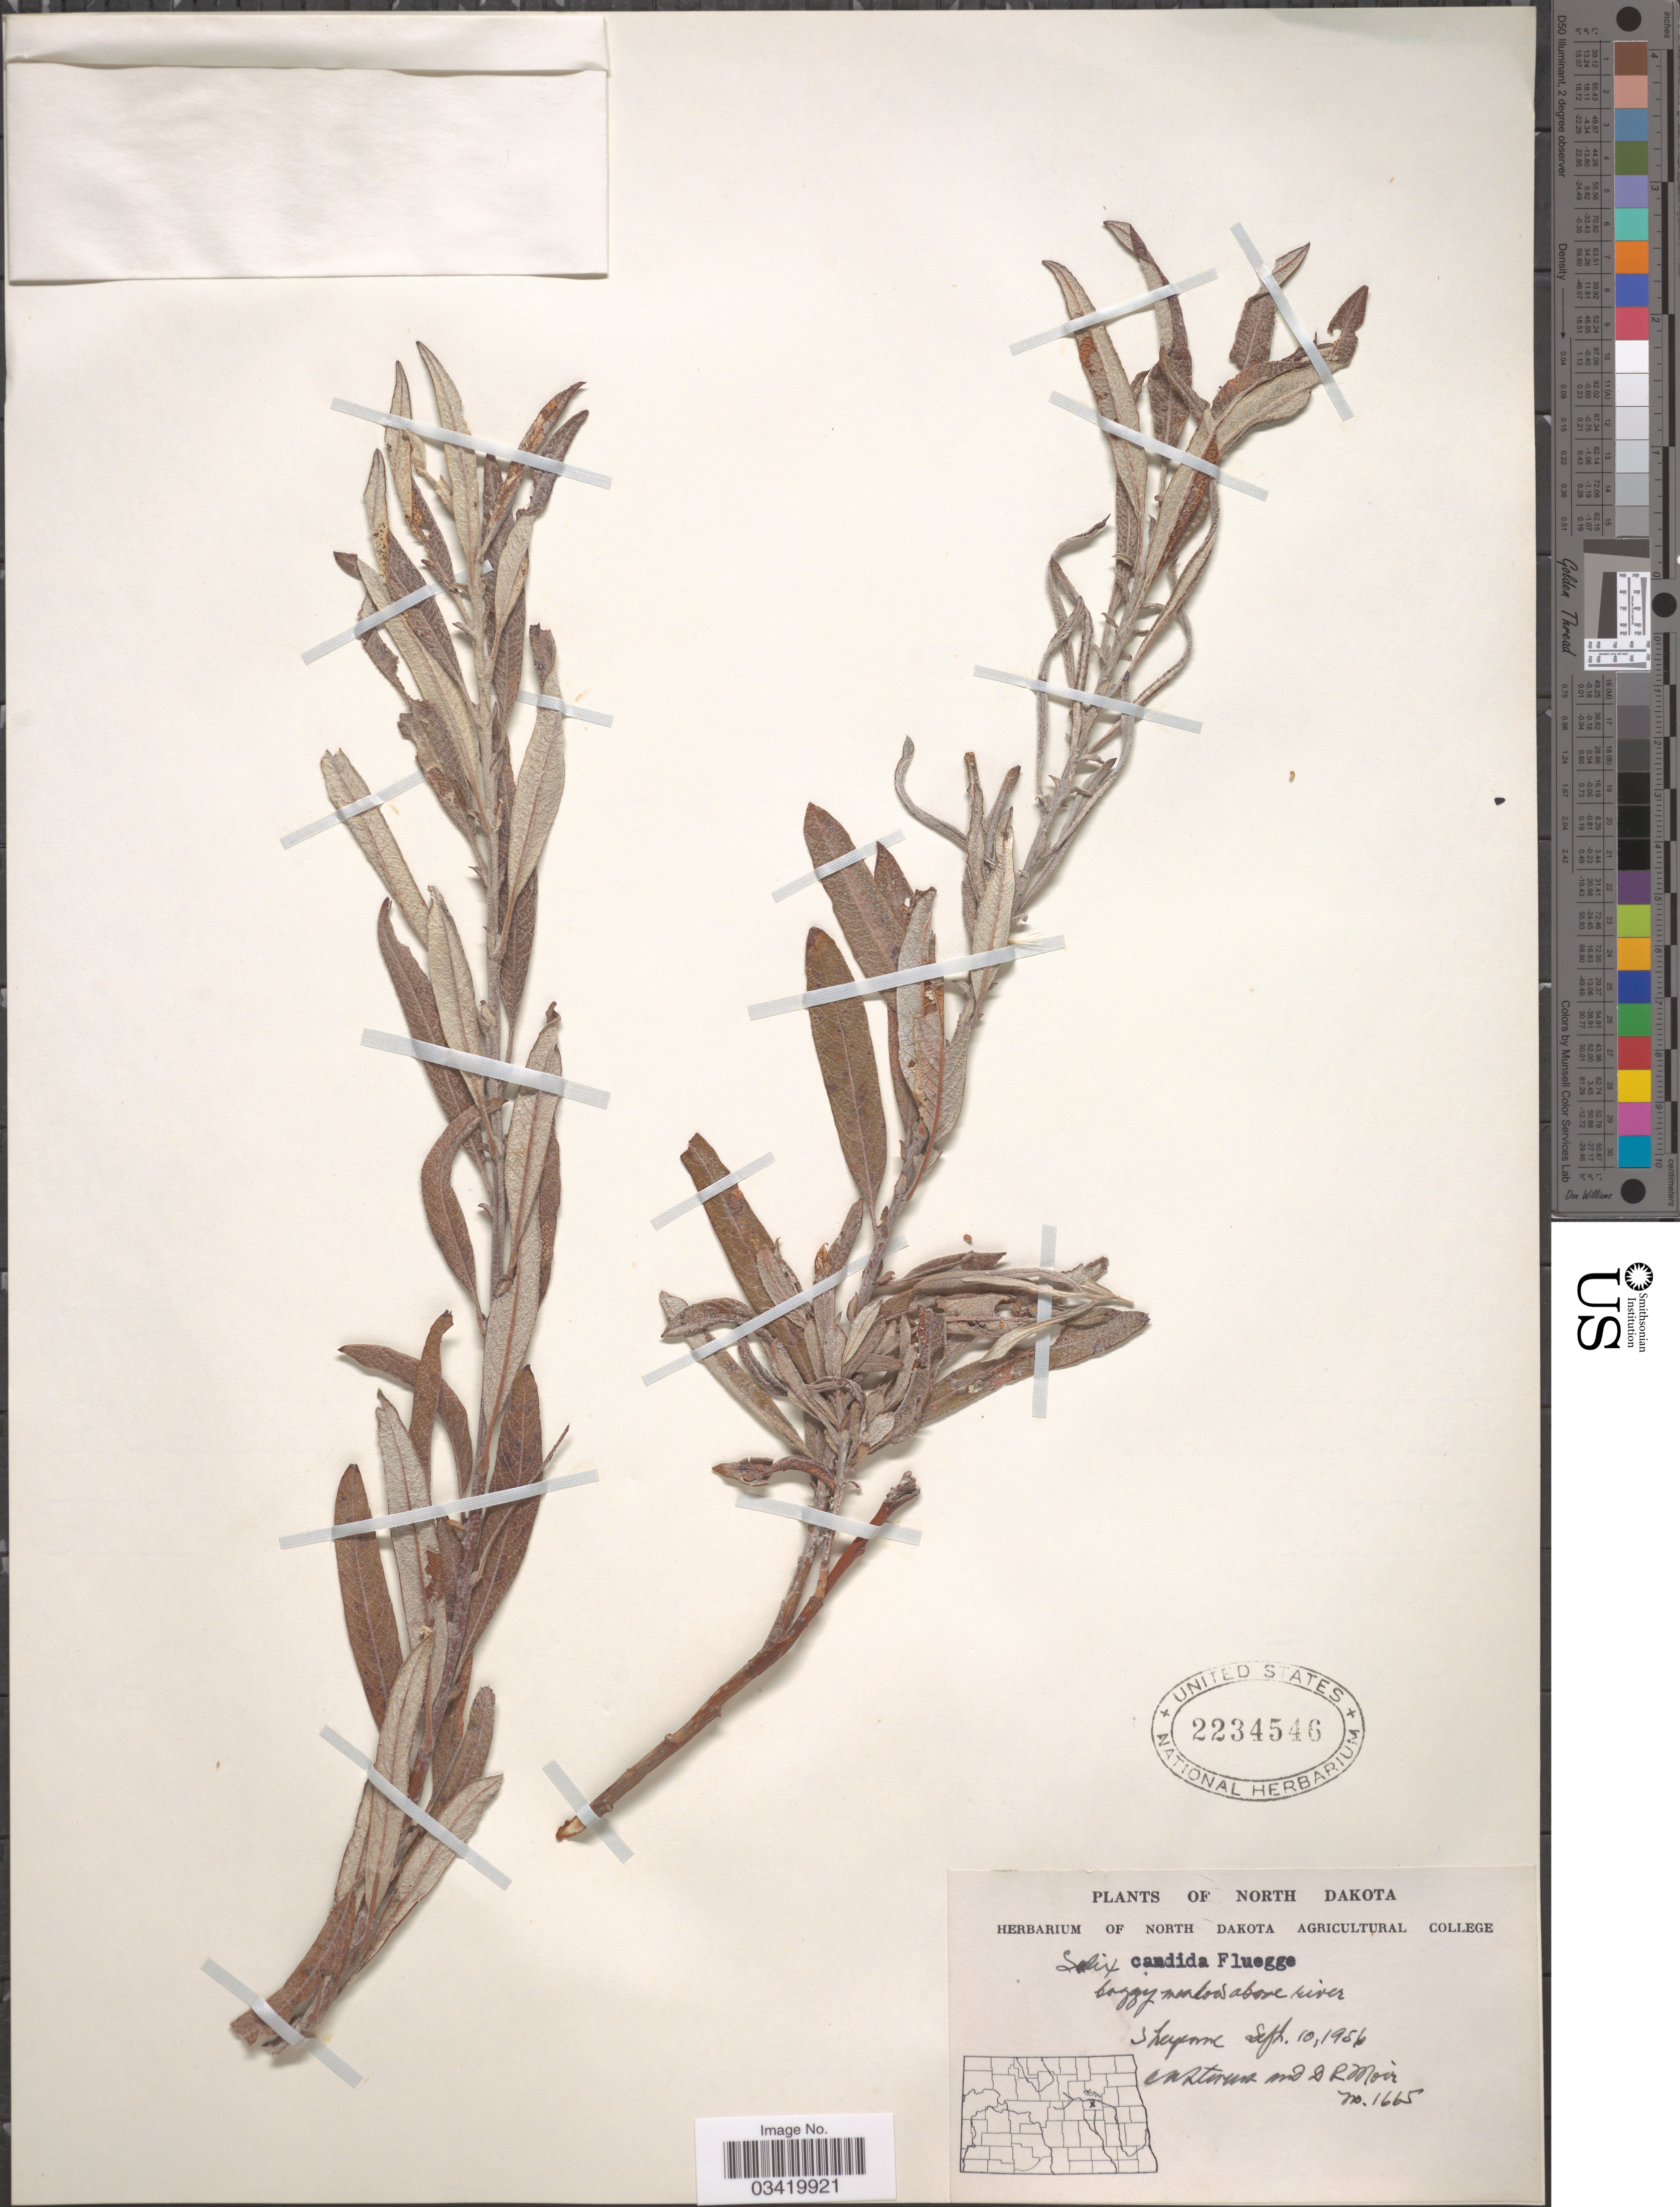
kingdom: Plantae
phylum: Tracheophyta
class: Magnoliopsida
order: Malpighiales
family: Salicaceae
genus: Salix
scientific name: Salix candida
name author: Flüggé ex Willd.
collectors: O. A. Stevens & D. Moir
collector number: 1665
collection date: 1956-09-10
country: United States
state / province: North Dakota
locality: Boggy meadow above river. Shayenne.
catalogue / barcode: US 2234546